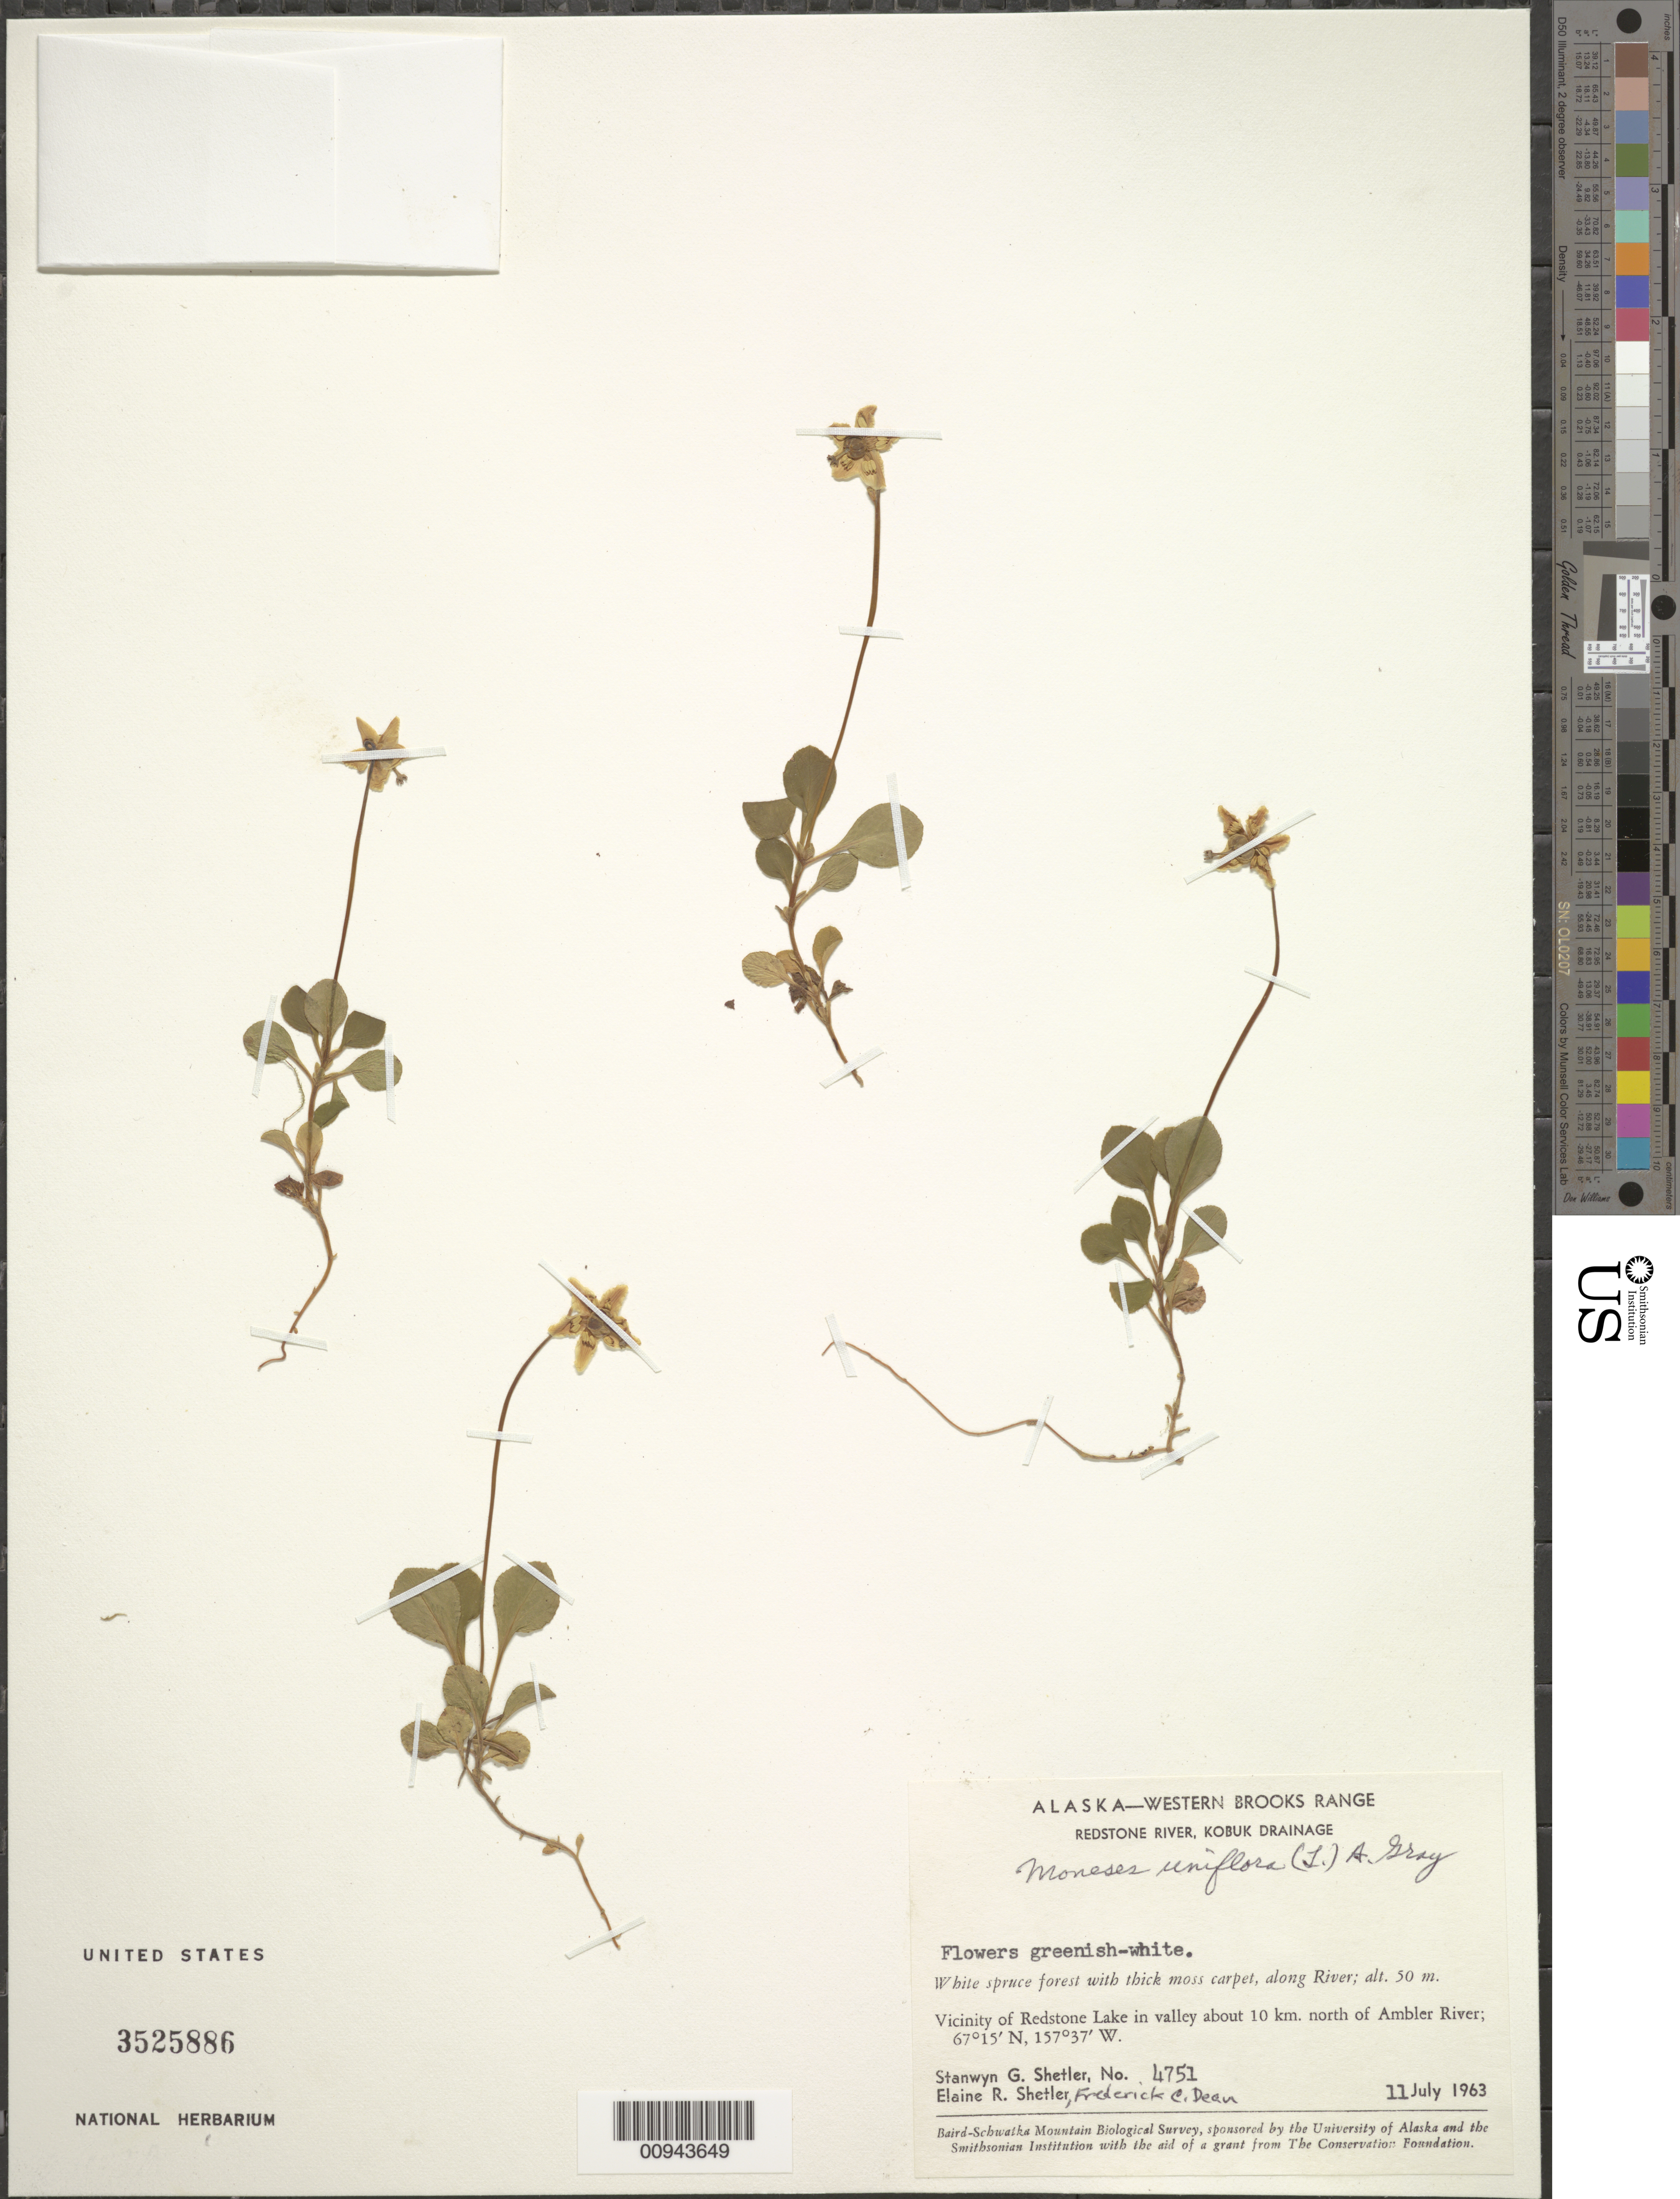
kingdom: Plantae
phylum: Tracheophyta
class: Magnoliopsida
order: Ericales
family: Ericaceae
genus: Moneses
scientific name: Moneses uniflora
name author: (L.) A. Gray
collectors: S. Shetler, E. R. Shetler & F. C. Dean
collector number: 4751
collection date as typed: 11 Jul 1963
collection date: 1963-07-11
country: United States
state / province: Alaska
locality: Vicinity of Redstone Lake in valley about 10 km. north of Ambler River. Western Brooks Range, Redstone River, Kobuk Drainage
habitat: White spruce forest with thick moss carpet, along River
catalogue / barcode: US 3525886